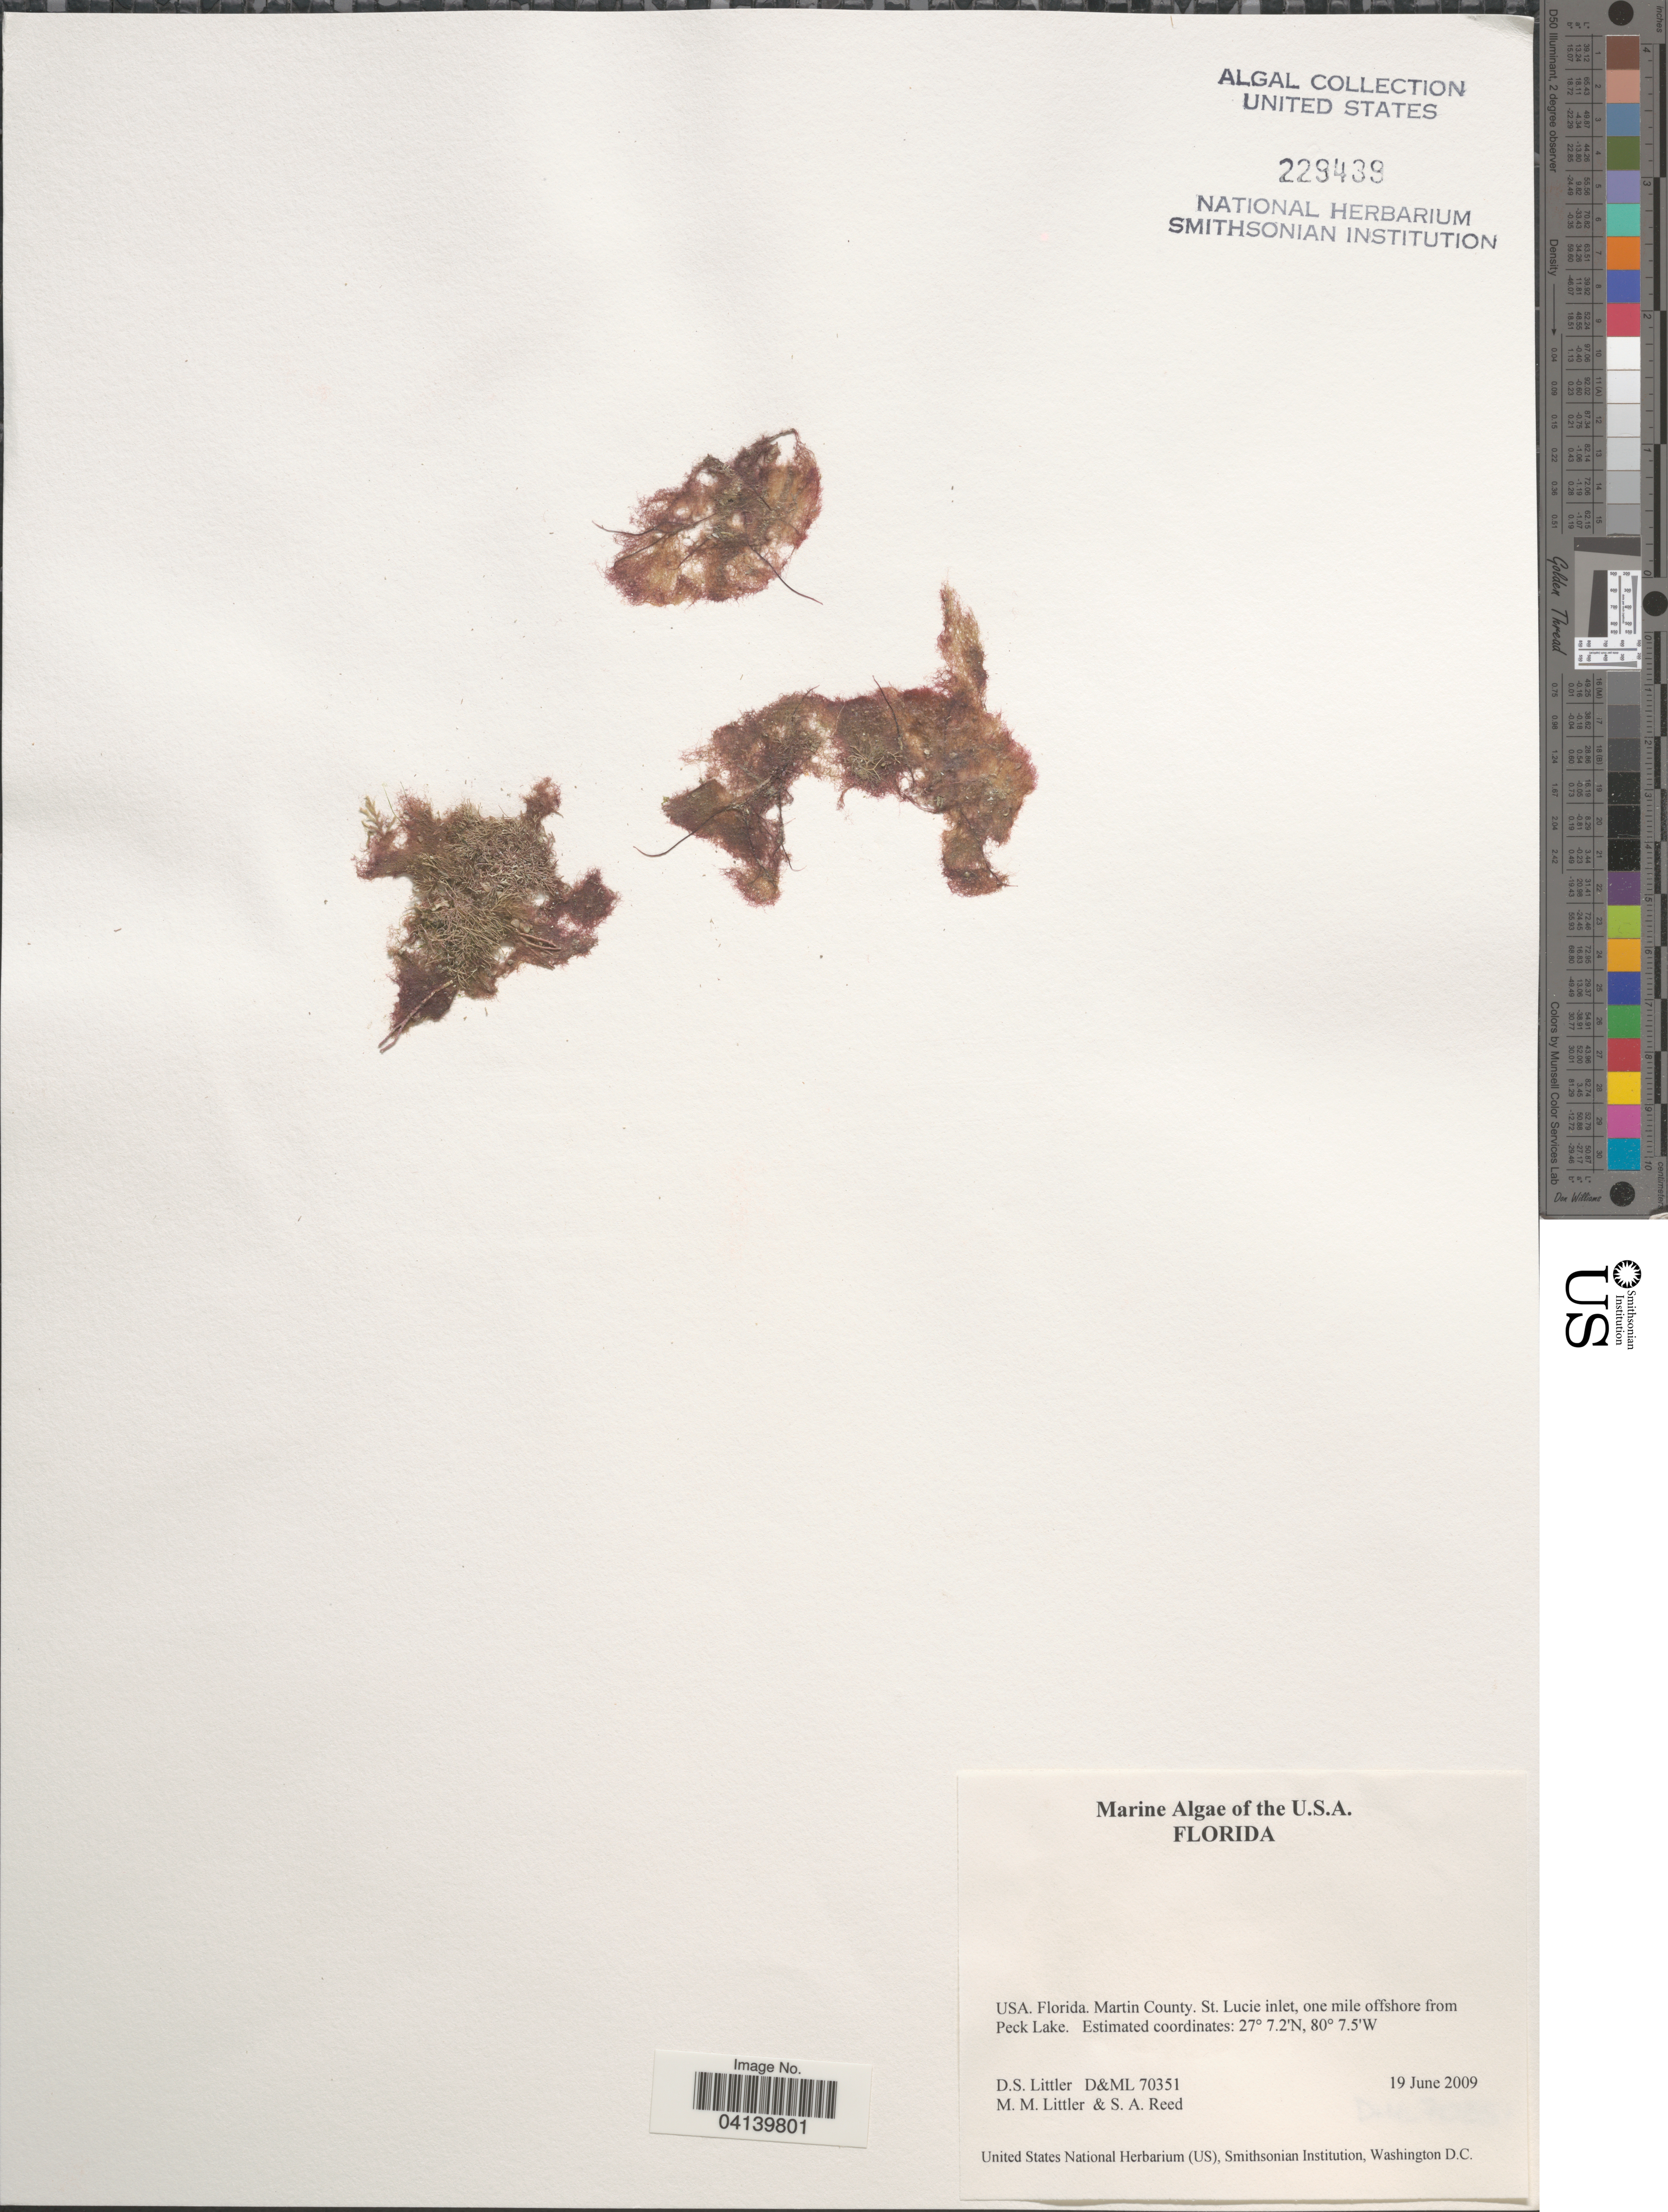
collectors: D. S. Littler & S. Reed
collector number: D&ML 70351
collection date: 2009-06-19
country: United States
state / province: Florida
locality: Martin County. St. Lucie inlet, one mile offshore from Peck Lake.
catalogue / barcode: US 229439